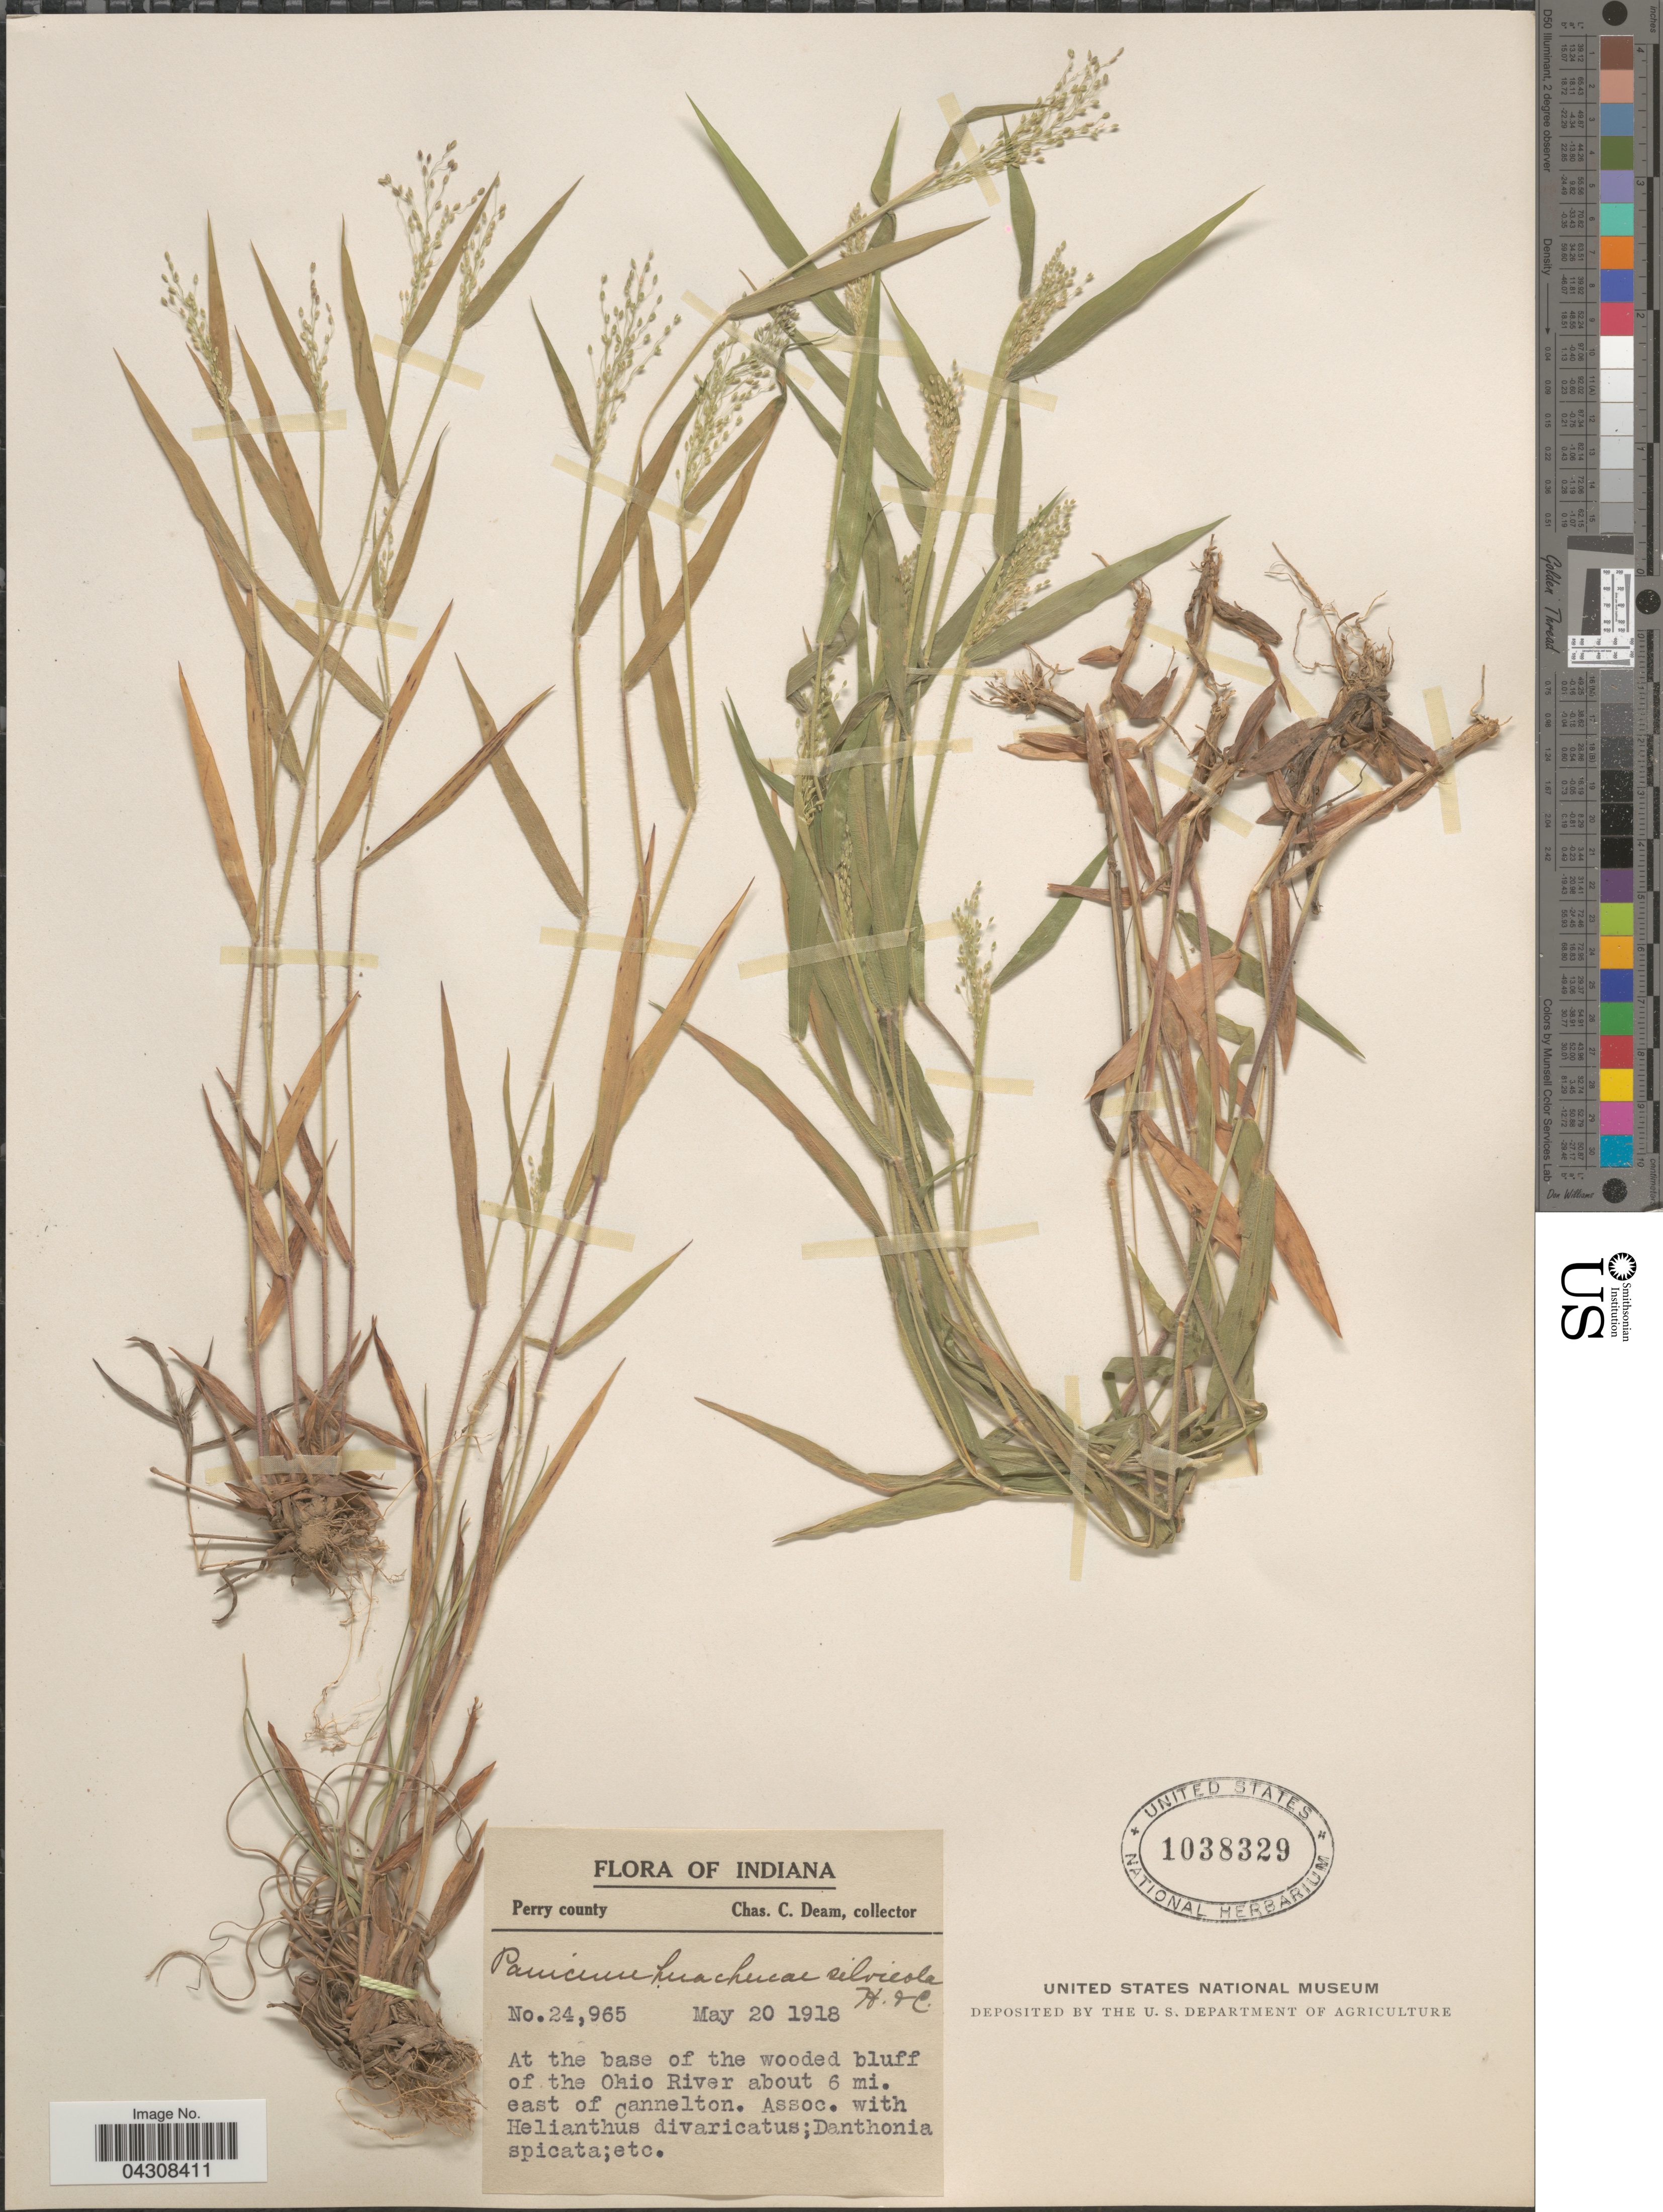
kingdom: Plantae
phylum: Tracheophyta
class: Liliopsida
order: Poales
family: Poaceae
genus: Dichanthelium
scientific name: Dichanthelium acuminatum var. acuminatum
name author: (Sw.) Gould & C.A. Clark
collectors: C. C. Deam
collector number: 24965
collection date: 1918-05-20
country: United States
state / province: Indiana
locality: Perry county. At the base of the wooded bluff of the Ohio River about 6 mi. east of Cannelton.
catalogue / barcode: US 1038329